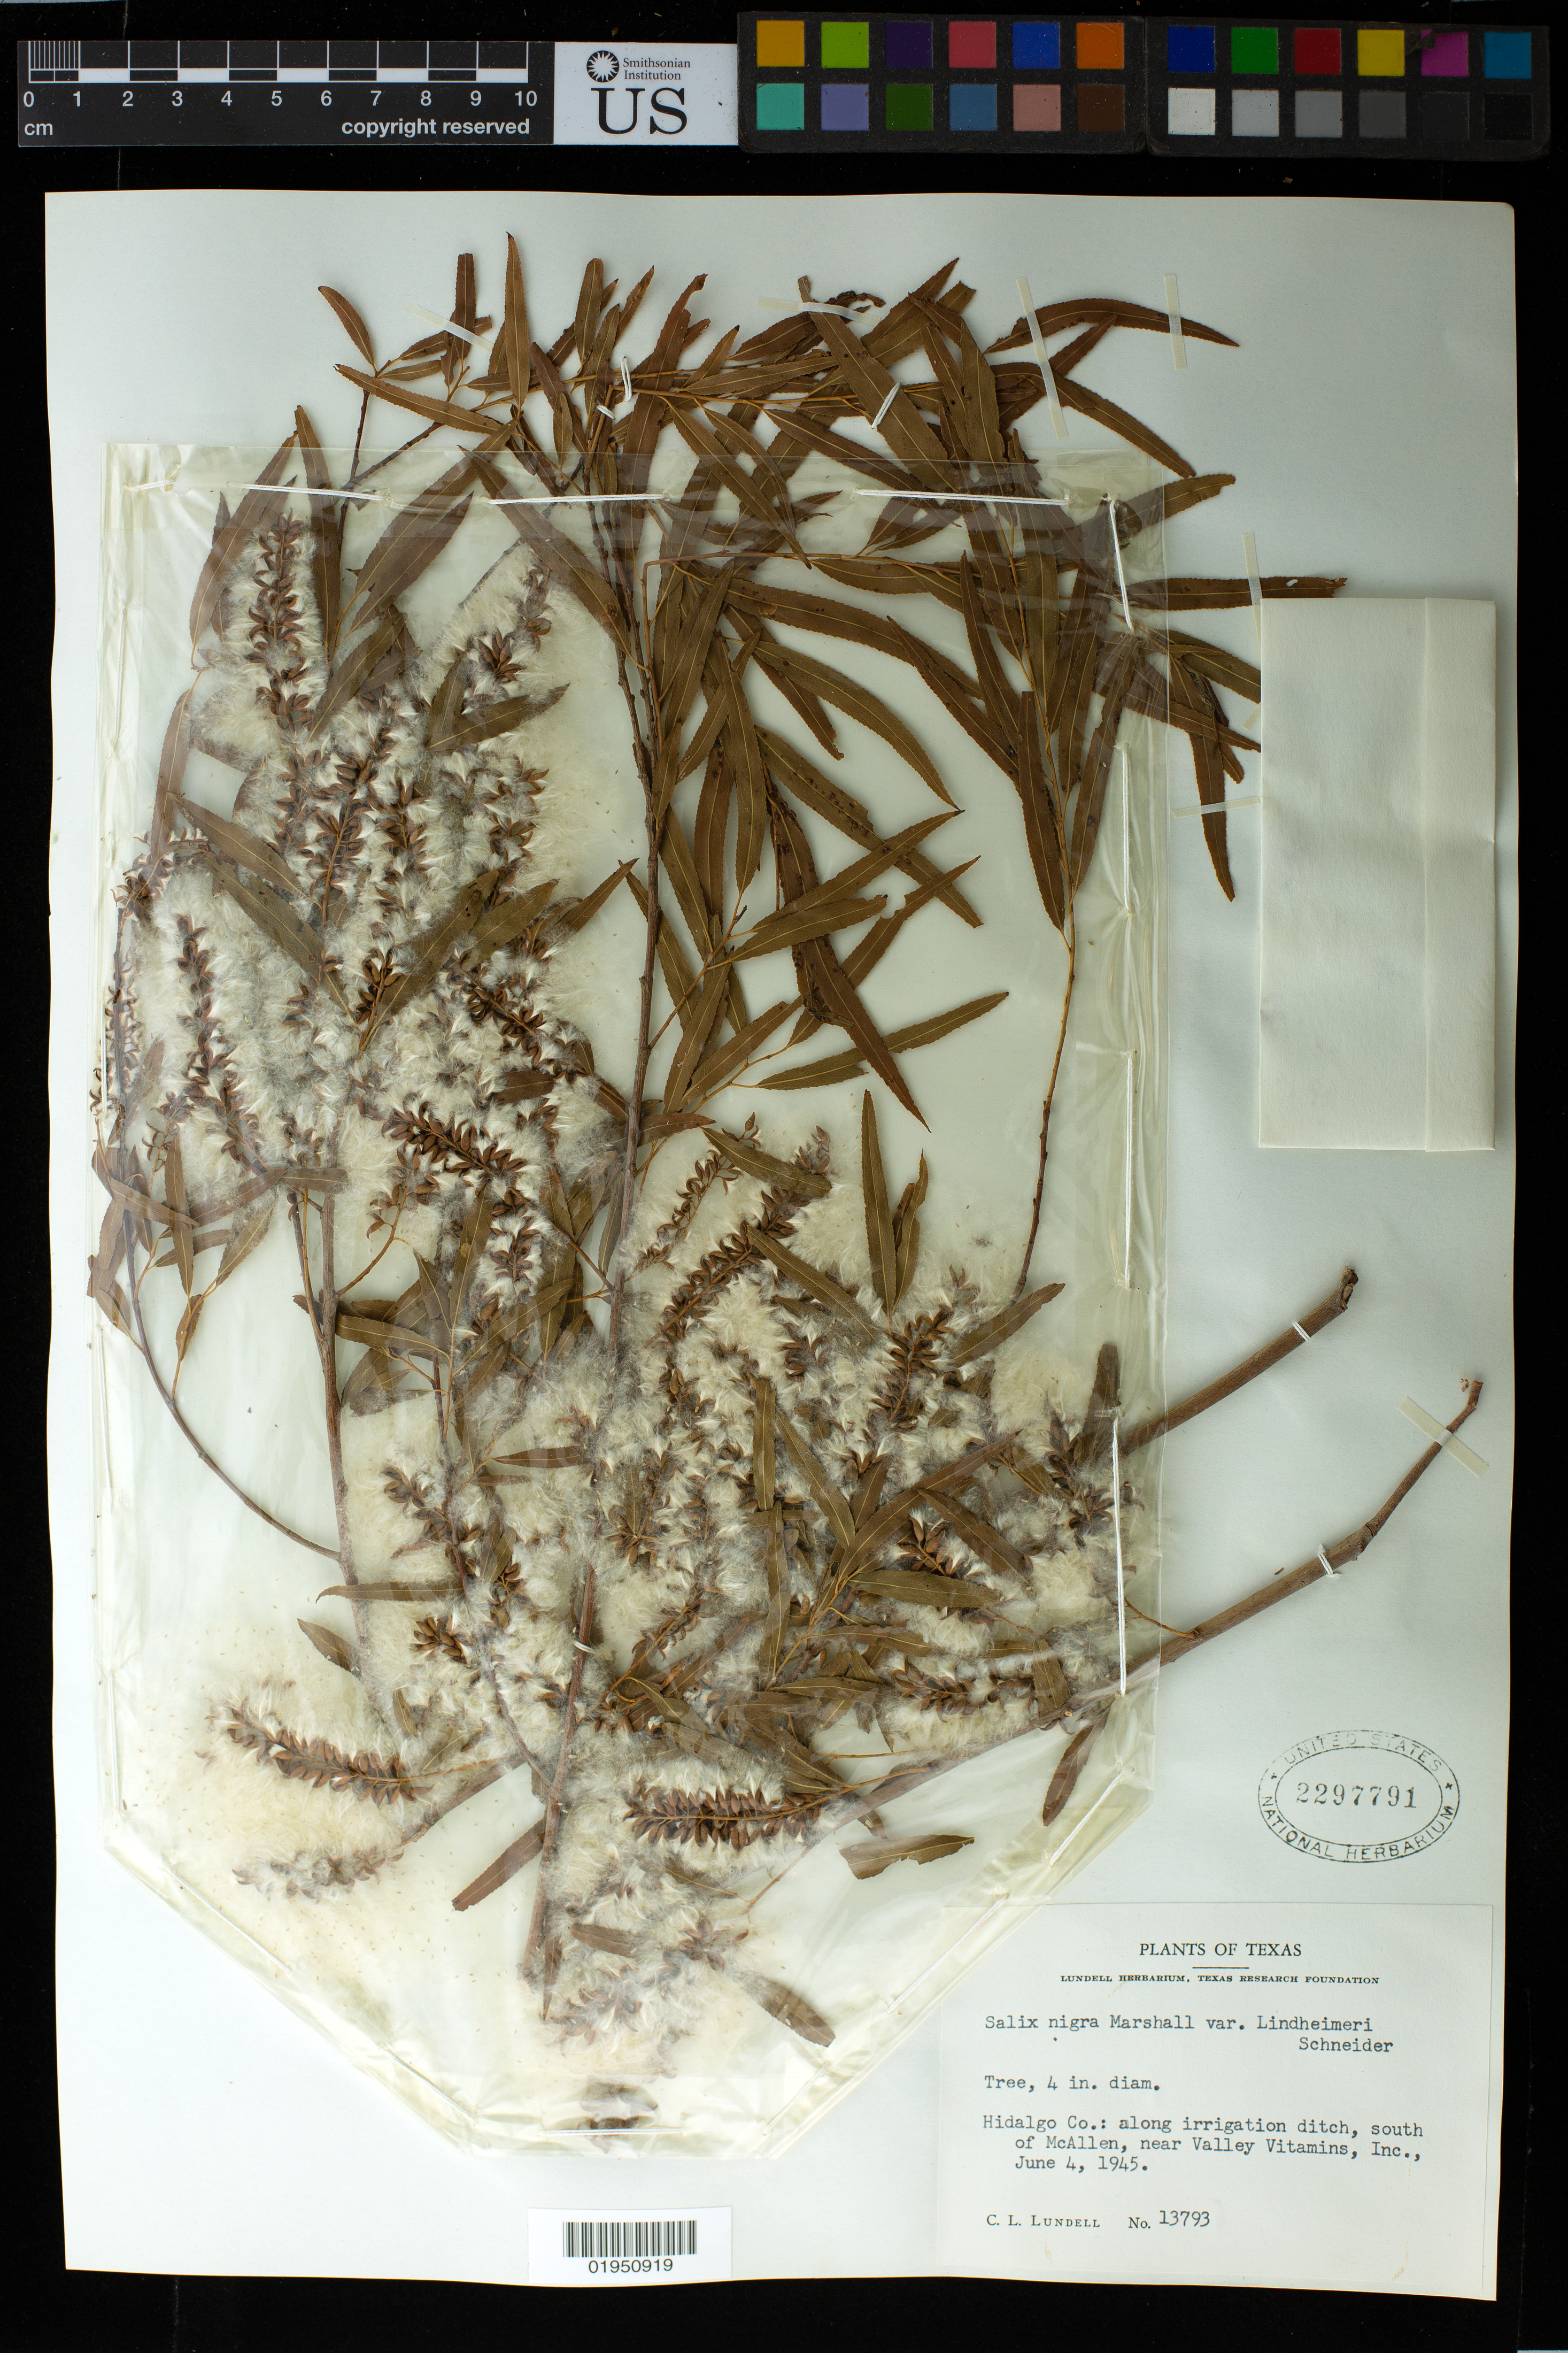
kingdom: Plantae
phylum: Tracheophyta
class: Magnoliopsida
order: Malpighiales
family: Salicaceae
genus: Salix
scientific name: Salix nigra var. lindheimeri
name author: C.K. Schneid.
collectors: C. L. Lundell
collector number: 13793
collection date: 1945-06-04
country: United States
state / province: Texas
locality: Hildago Co.: south of McAllen, near Valley Vitamins, Inc.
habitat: along irrigation ditch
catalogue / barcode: US 2297791